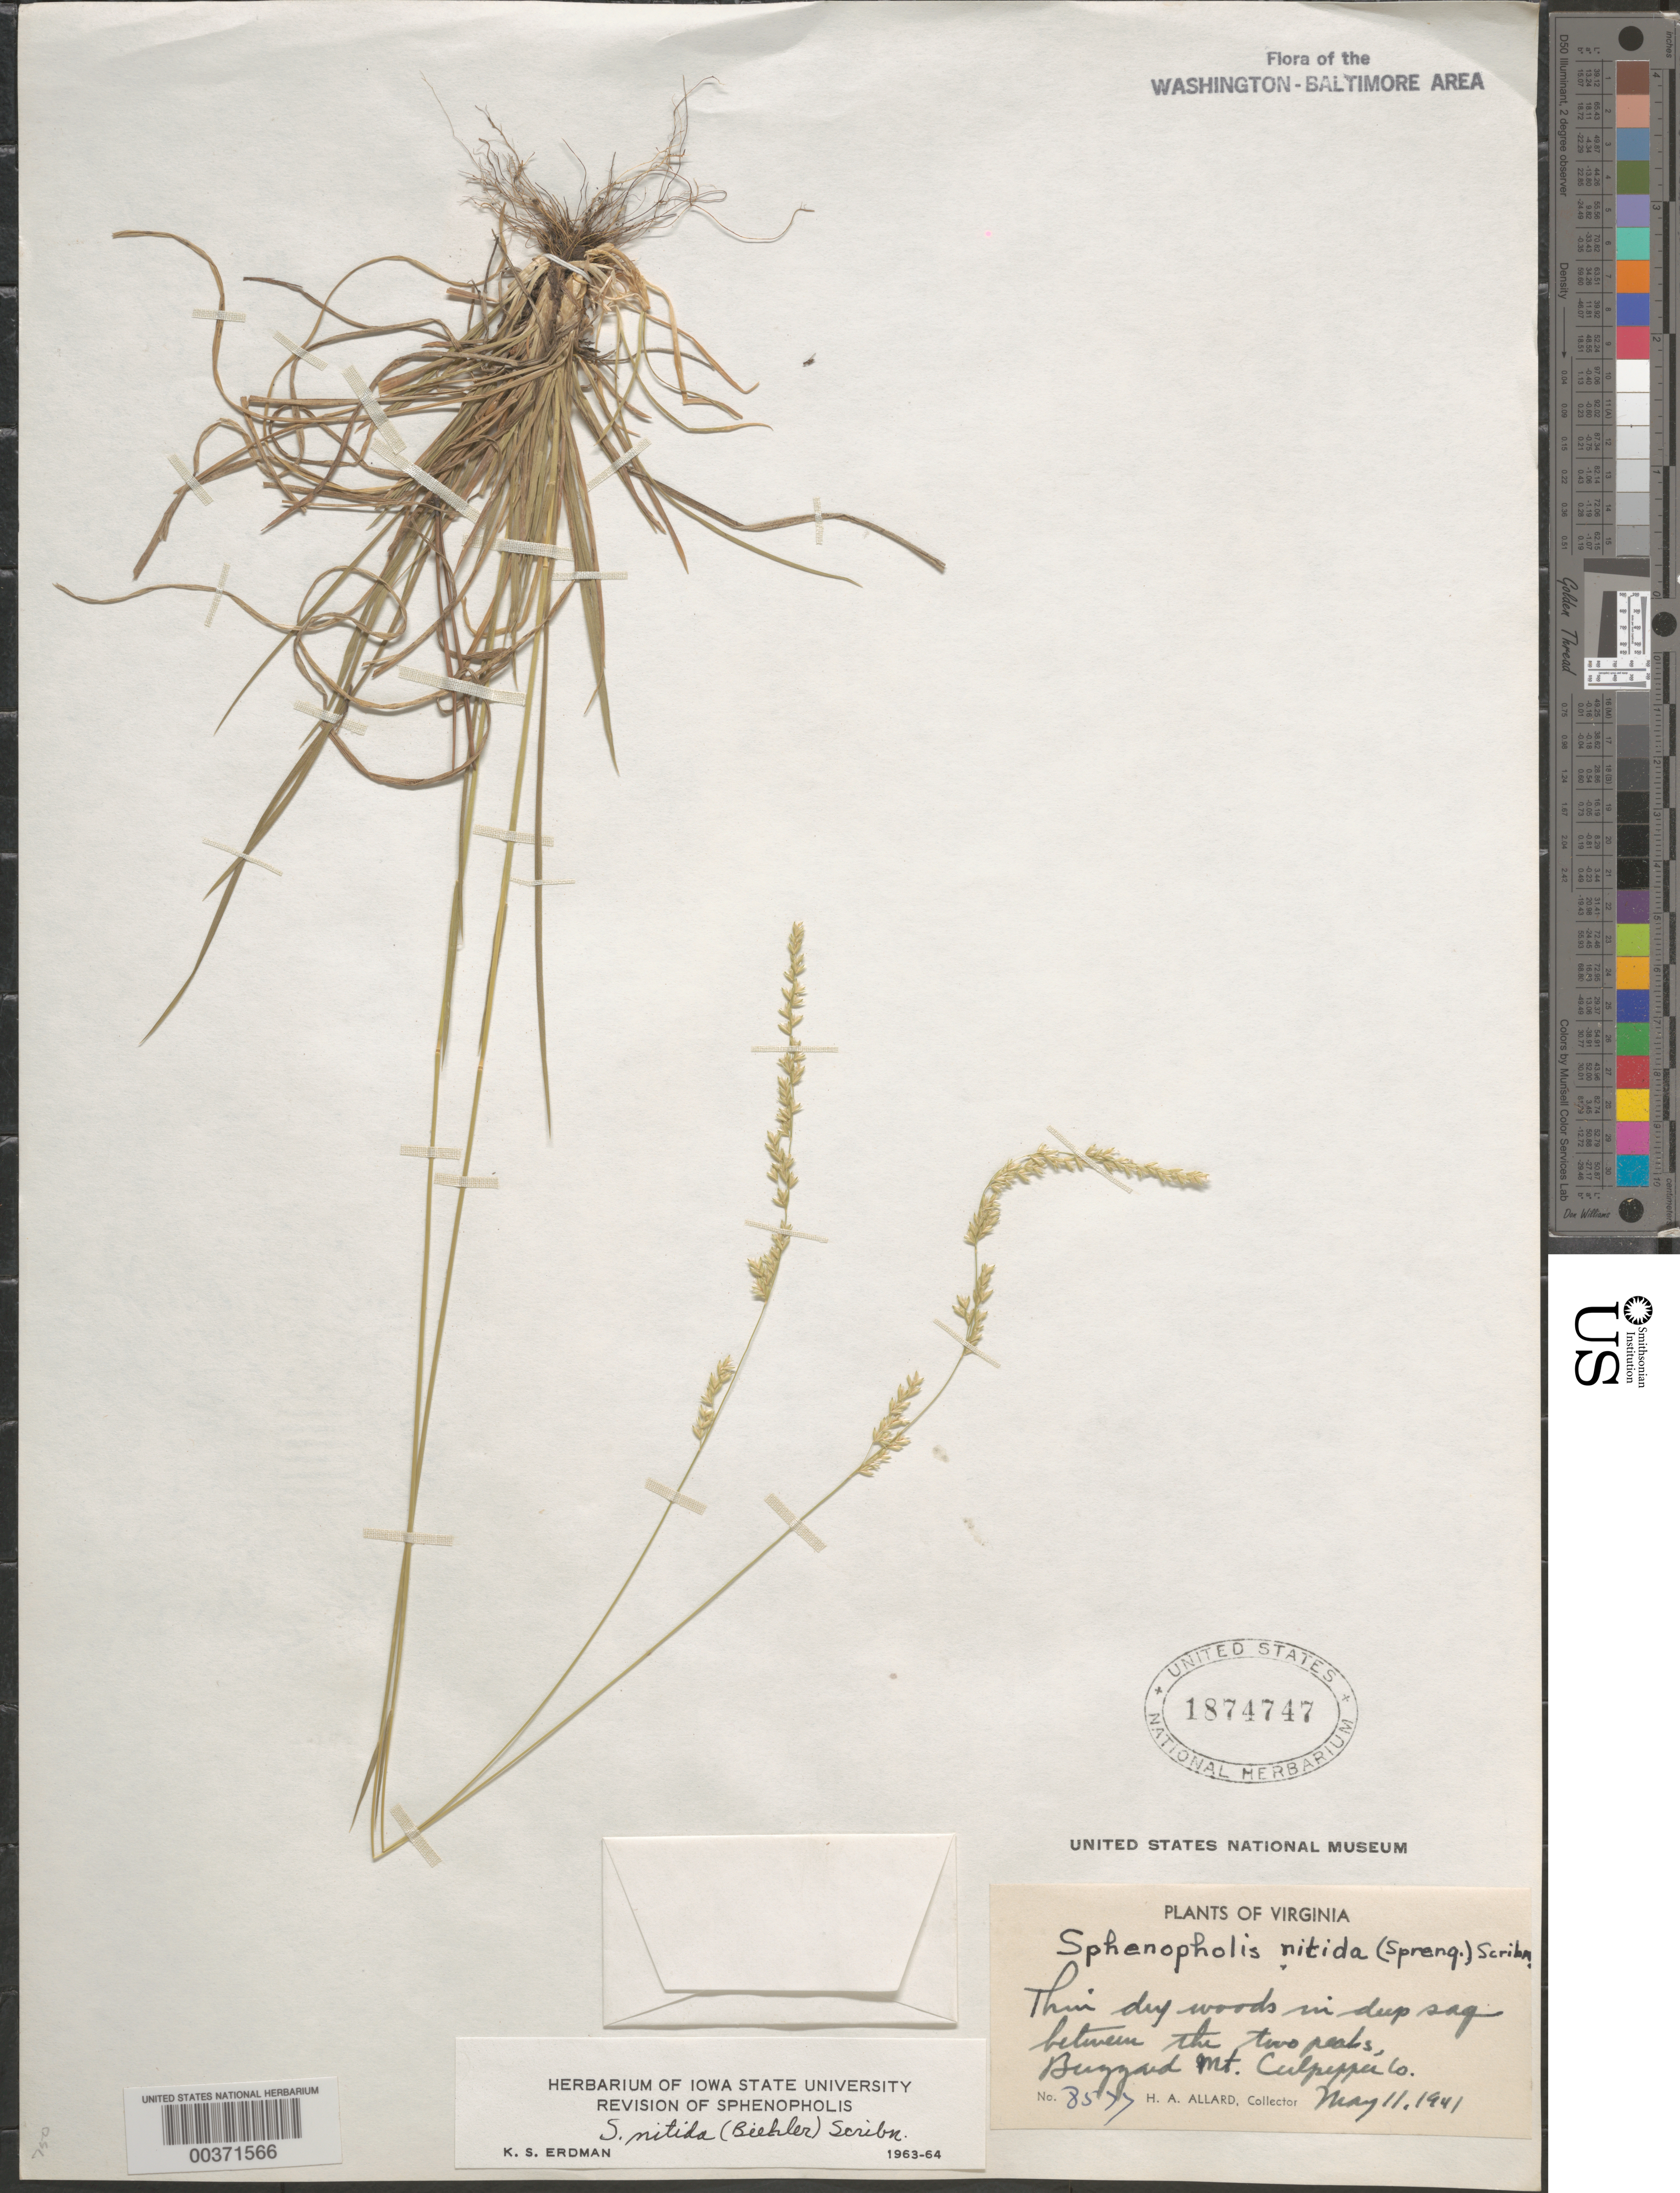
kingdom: Plantae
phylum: Tracheophyta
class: Liliopsida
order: Poales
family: Poaceae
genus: Sphenopholis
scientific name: Sphenopholis nitida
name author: (Biehler) Scribn.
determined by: Erdman, K. S.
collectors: H. A. Allard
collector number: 8579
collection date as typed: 11 May 1941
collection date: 1941-05-11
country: United States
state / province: Virginia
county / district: Culpeper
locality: Top of First Peak above quarries, Buzzard Mt.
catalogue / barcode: US 1874747